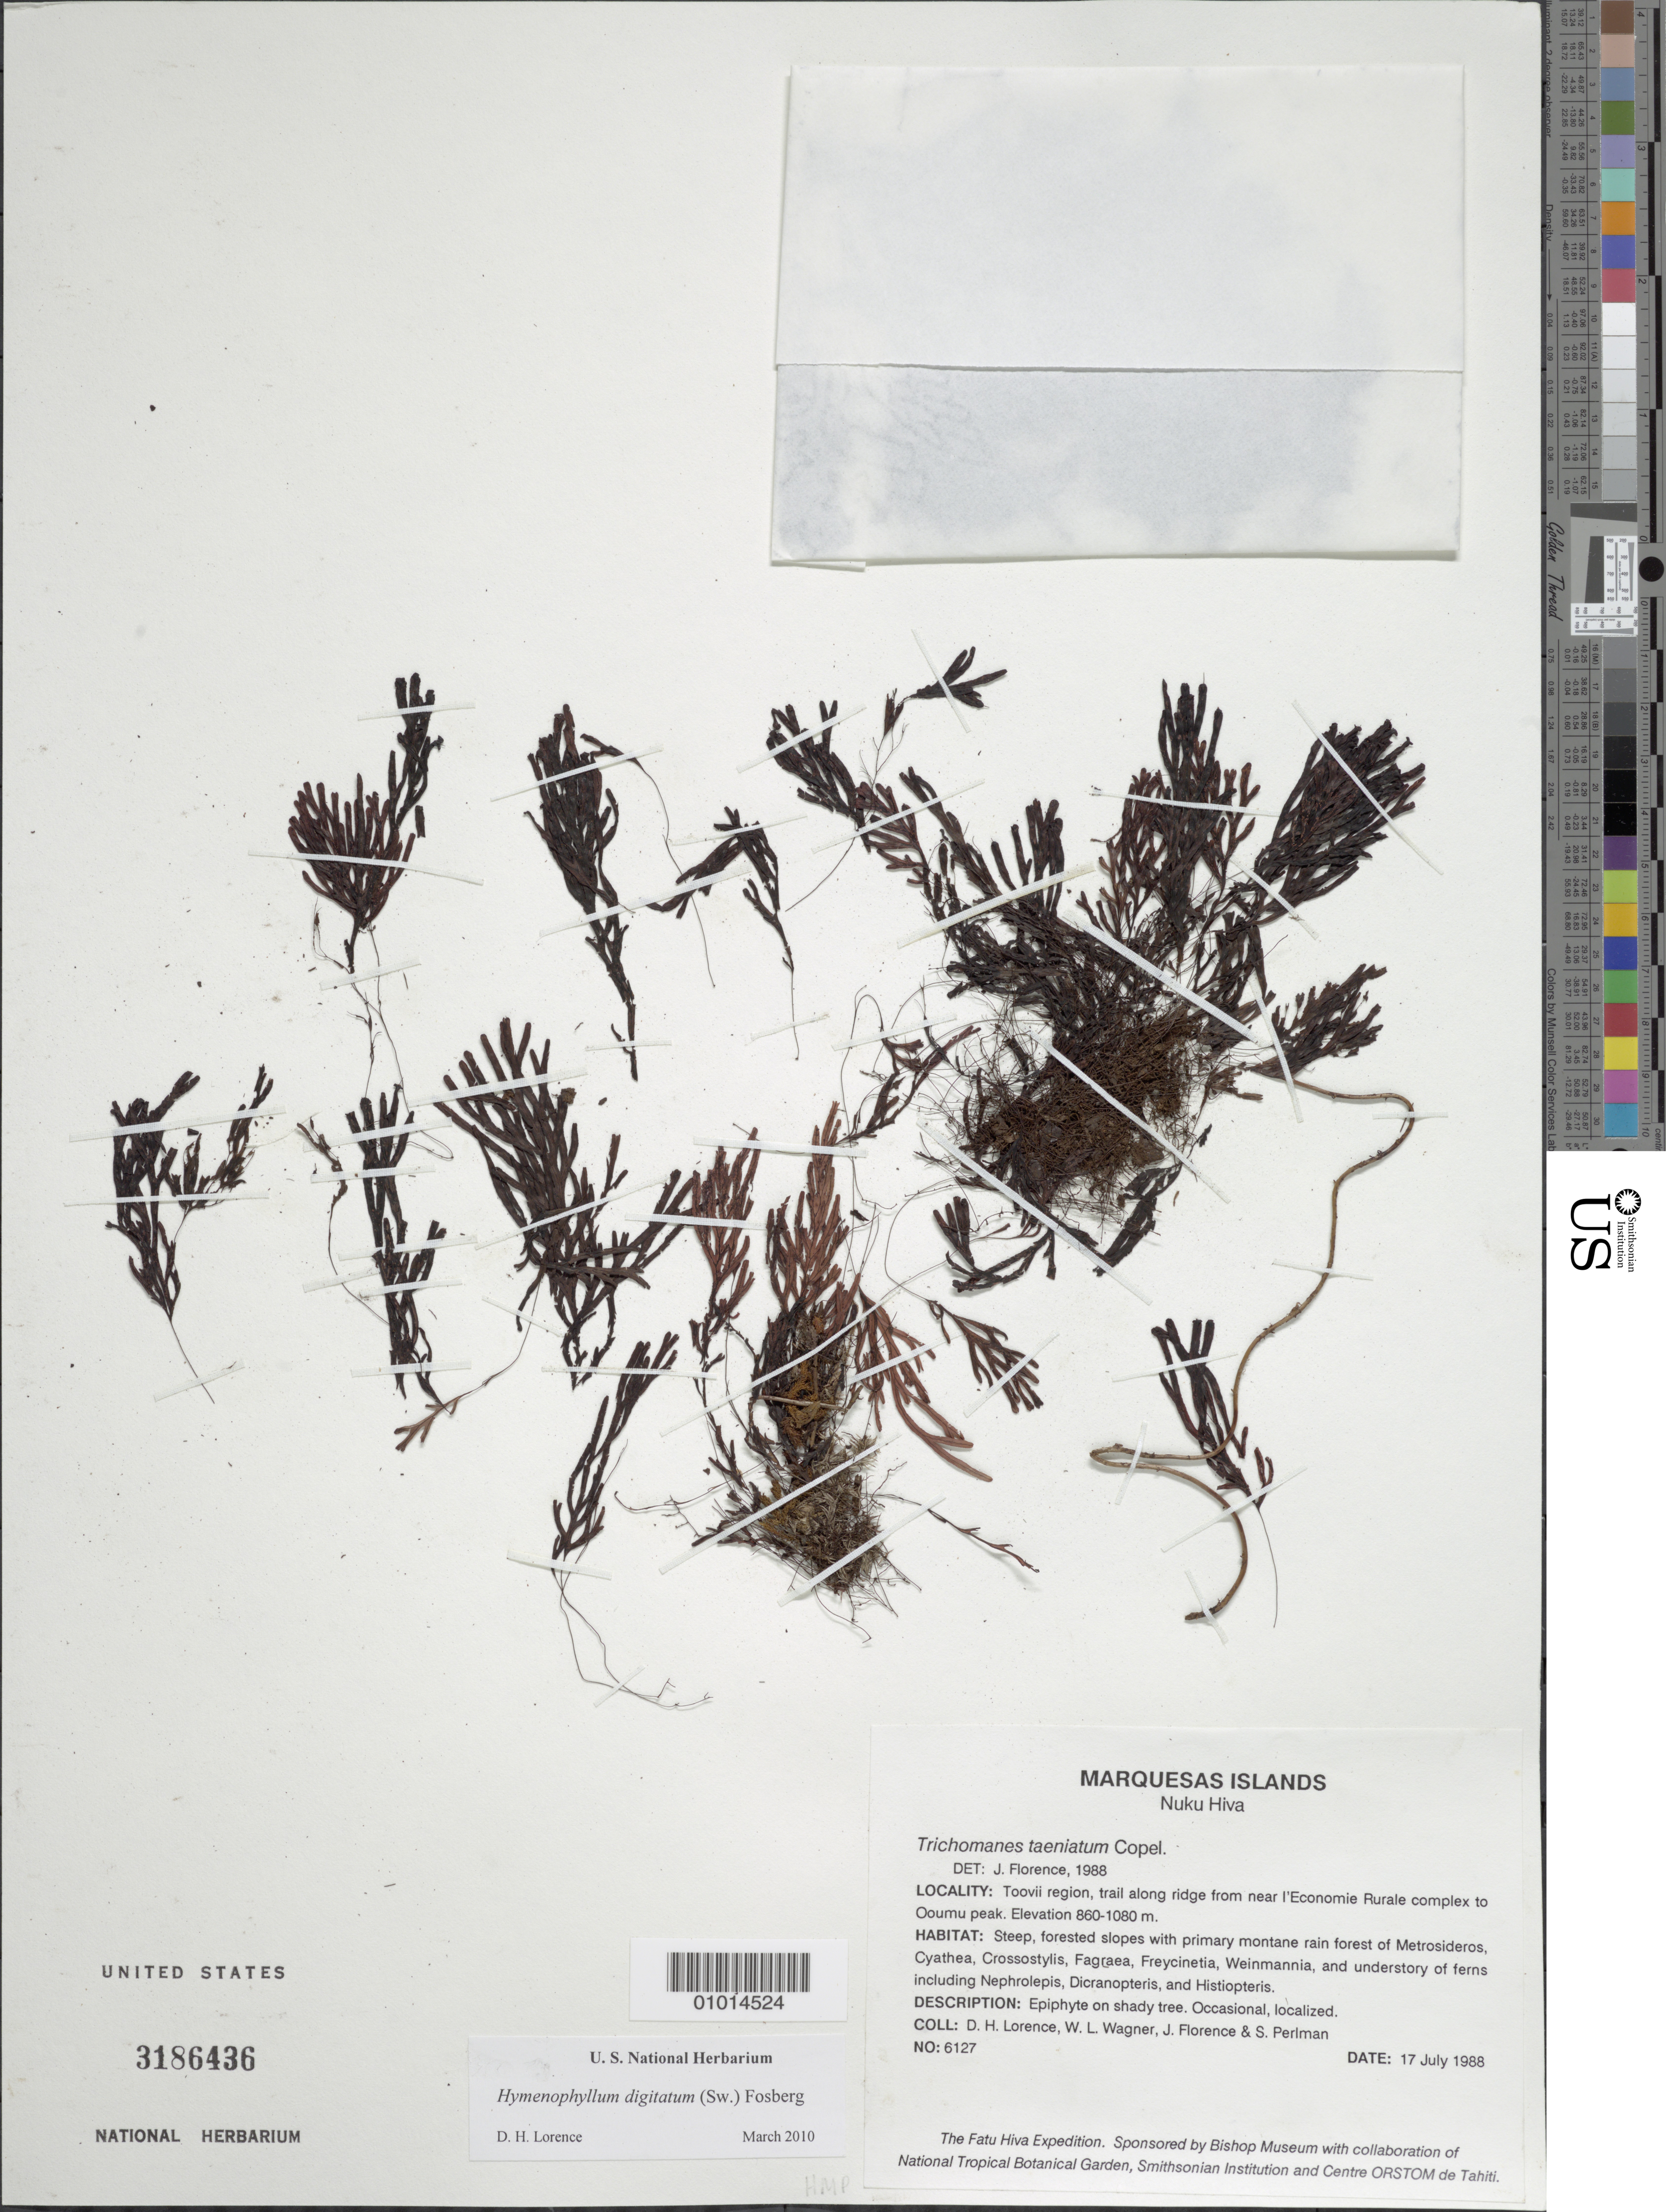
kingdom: Plantae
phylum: Tracheophyta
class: Polypodiopsida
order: Hymenophyllales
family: Hymenophyllaceae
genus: Hymenophyllum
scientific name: Hymenophyllum digitatum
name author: (Sw.) Fosberg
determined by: Lorence, David H., (PTBG), National Tropical Botanical Garden (UNITED STATES)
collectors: D. Lorence, W. L. Wagner, J. Florence & S. P. Perlman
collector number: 6127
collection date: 1988-07-17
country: French Polynesia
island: Nuku Hiva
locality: Toovii region, trail along ridge from near l'Economie Rurale complex to Ooumu peak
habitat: Steep, forested slopes with primary montane rain forest of Metrosideros, Cyathea, Crossostylis, Fagraea, Freycinetia, Weinmannia, and understory of ferns including Nephrolepis, Dicranopteris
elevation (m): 860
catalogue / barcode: US 3186436